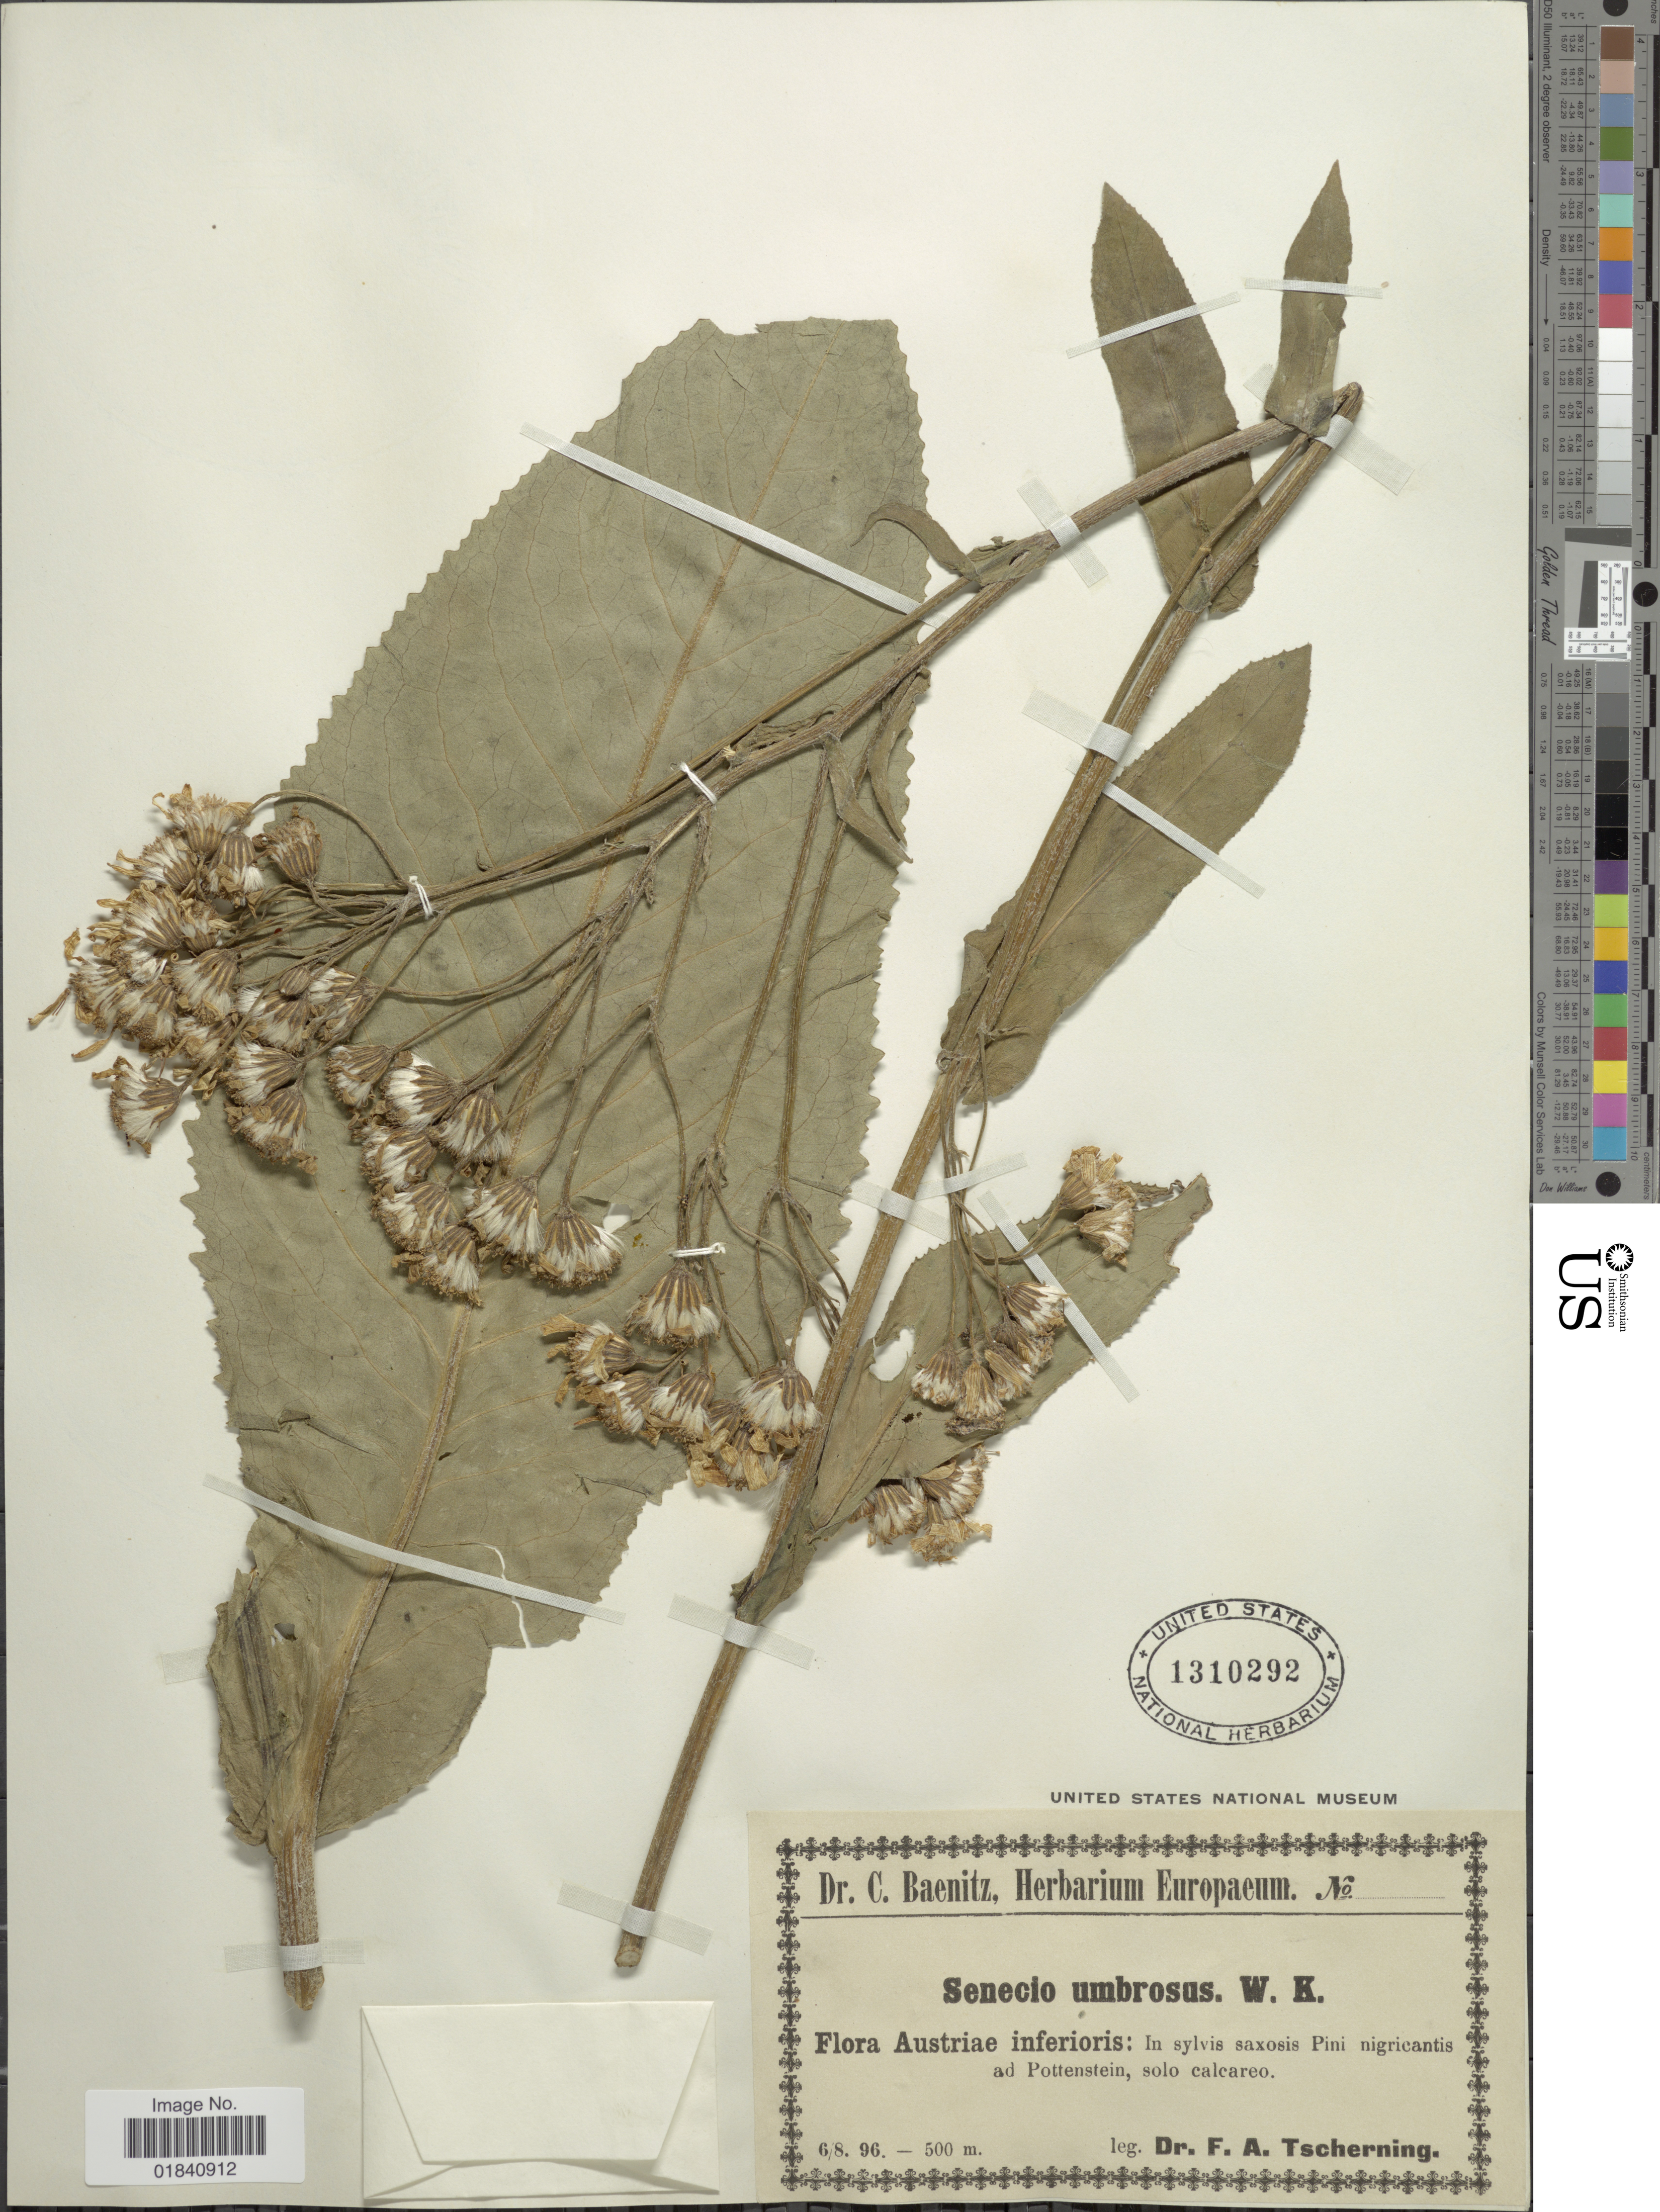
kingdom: Plantae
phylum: Tracheophyta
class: Magnoliopsida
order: Asterales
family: Asteraceae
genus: Senecio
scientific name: Senecio umbrosus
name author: Bess.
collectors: F. A. Tscherning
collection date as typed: Transcribed d/m/y: 6/8/96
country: Austria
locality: Austriae inferioris: In sylvis saxosis Pini nigricantis ad Pottenstein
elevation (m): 500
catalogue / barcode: US 1310292